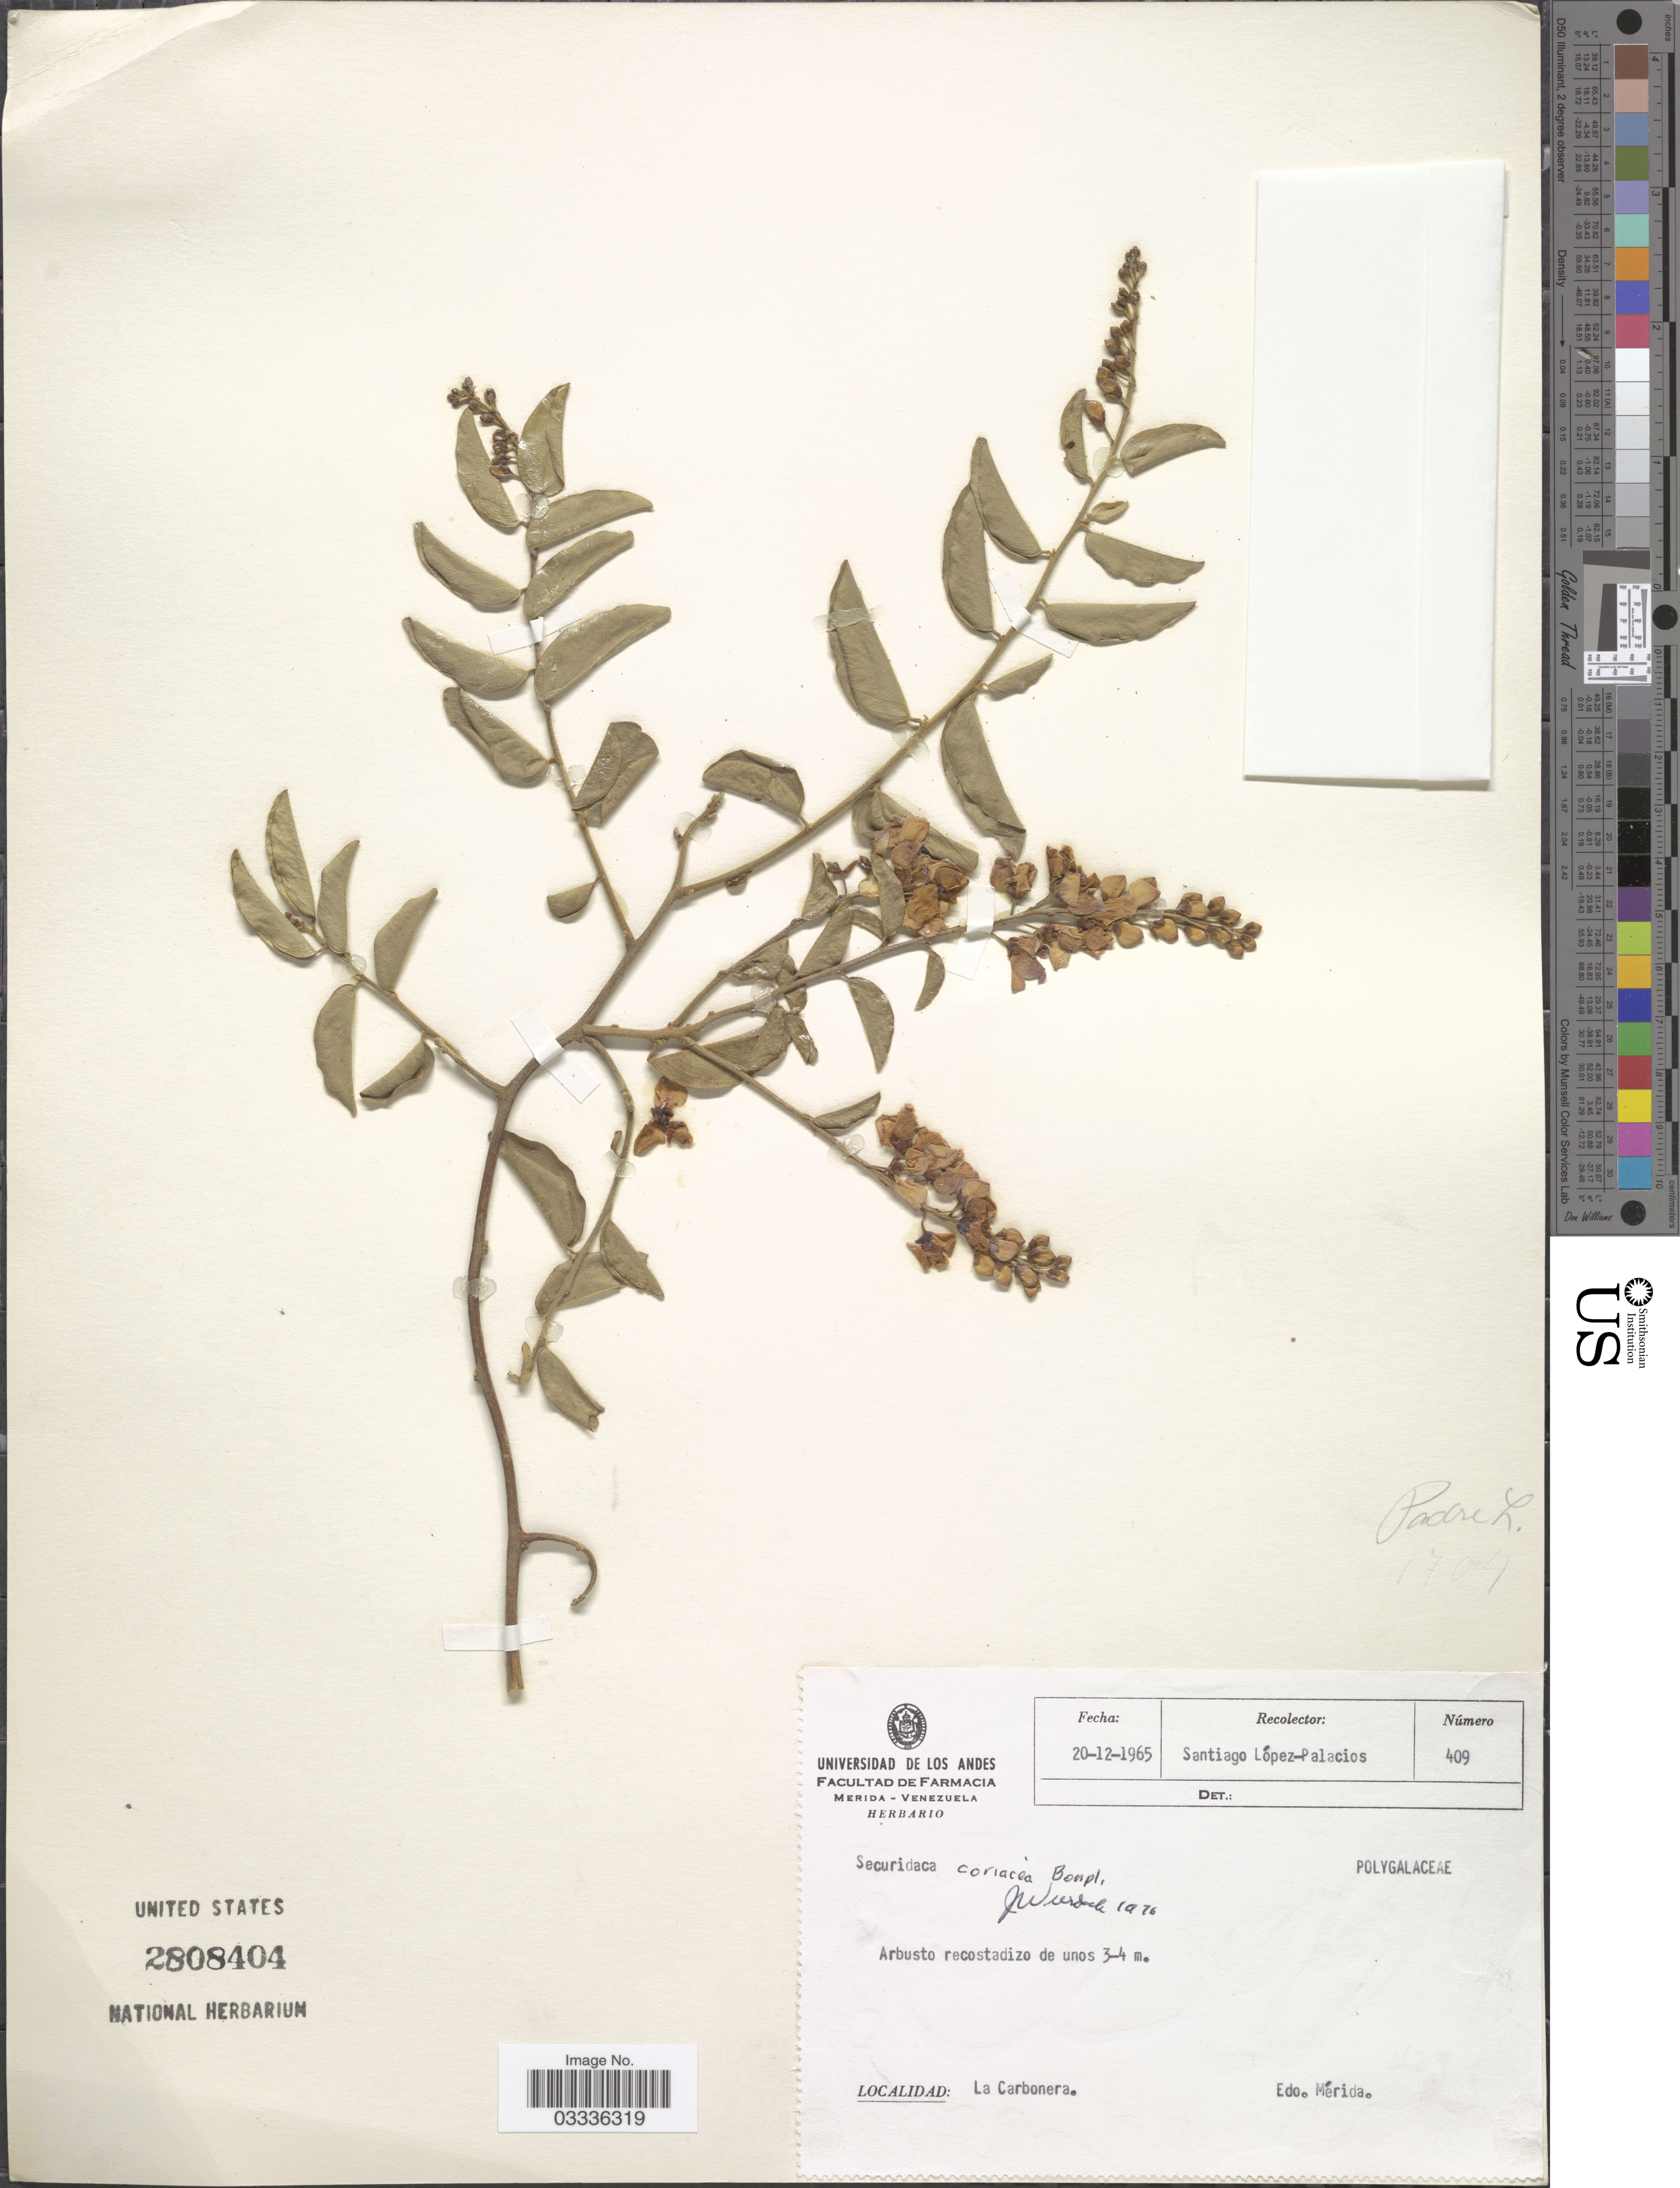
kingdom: Plantae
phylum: Tracheophyta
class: Magnoliopsida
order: Fabales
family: Polygalaceae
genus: Securidaca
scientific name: Securidaca coriacea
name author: Bonpl. ex Steud.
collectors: S. López-Palacios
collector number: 409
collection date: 1965-12-20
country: Venezuela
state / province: Mérida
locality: La Carbonera.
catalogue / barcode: US 2808404